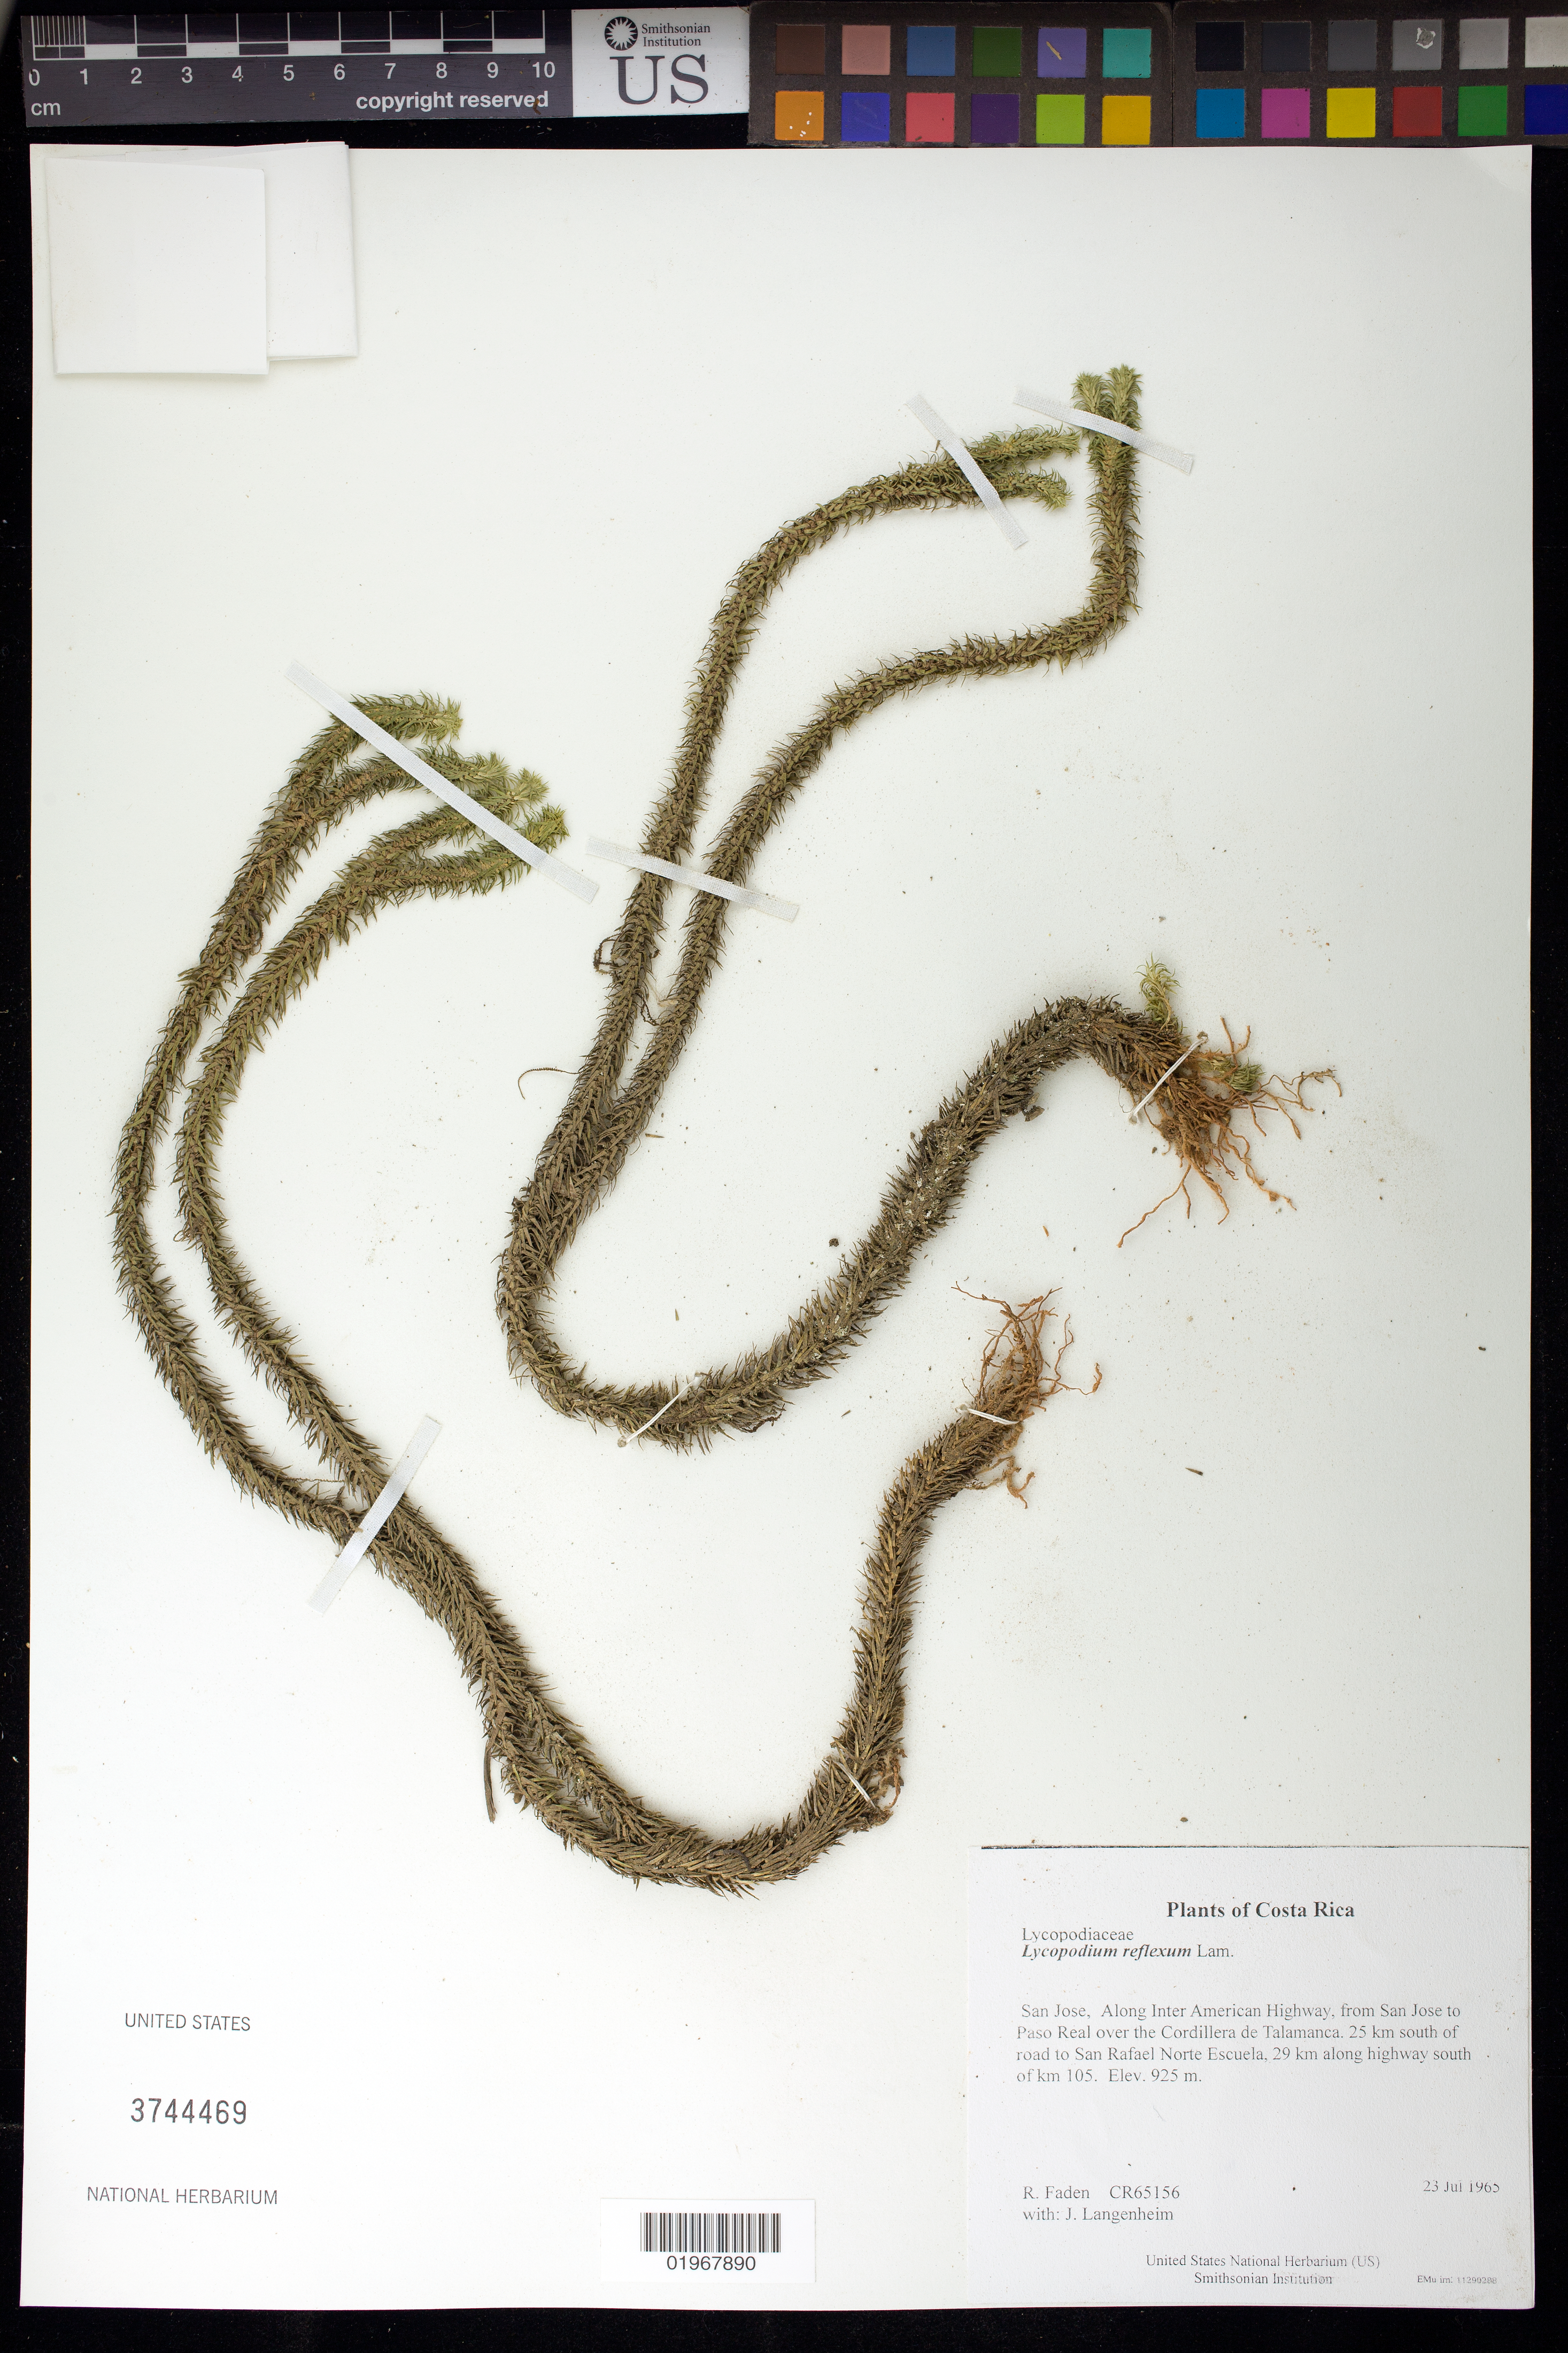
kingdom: Plantae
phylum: Tracheophyta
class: Lycopodiopsida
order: Lycopodiales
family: Lycopodiaceae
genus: Phlegmariurus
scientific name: Phlegmariurus reflexus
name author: (Lam.) B. Øllg.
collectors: R. B. Faden & J. Langenheim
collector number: CR65156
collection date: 1965-07-23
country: Costa Rica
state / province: San Jose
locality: Along Inter American Highway, from San Jose to Paso Real over the Cordillera de Talamanca, . 25 km south of road to San Rafael Norte Escuela, 29 km along highway south of km 105.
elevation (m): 925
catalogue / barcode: US 3744469